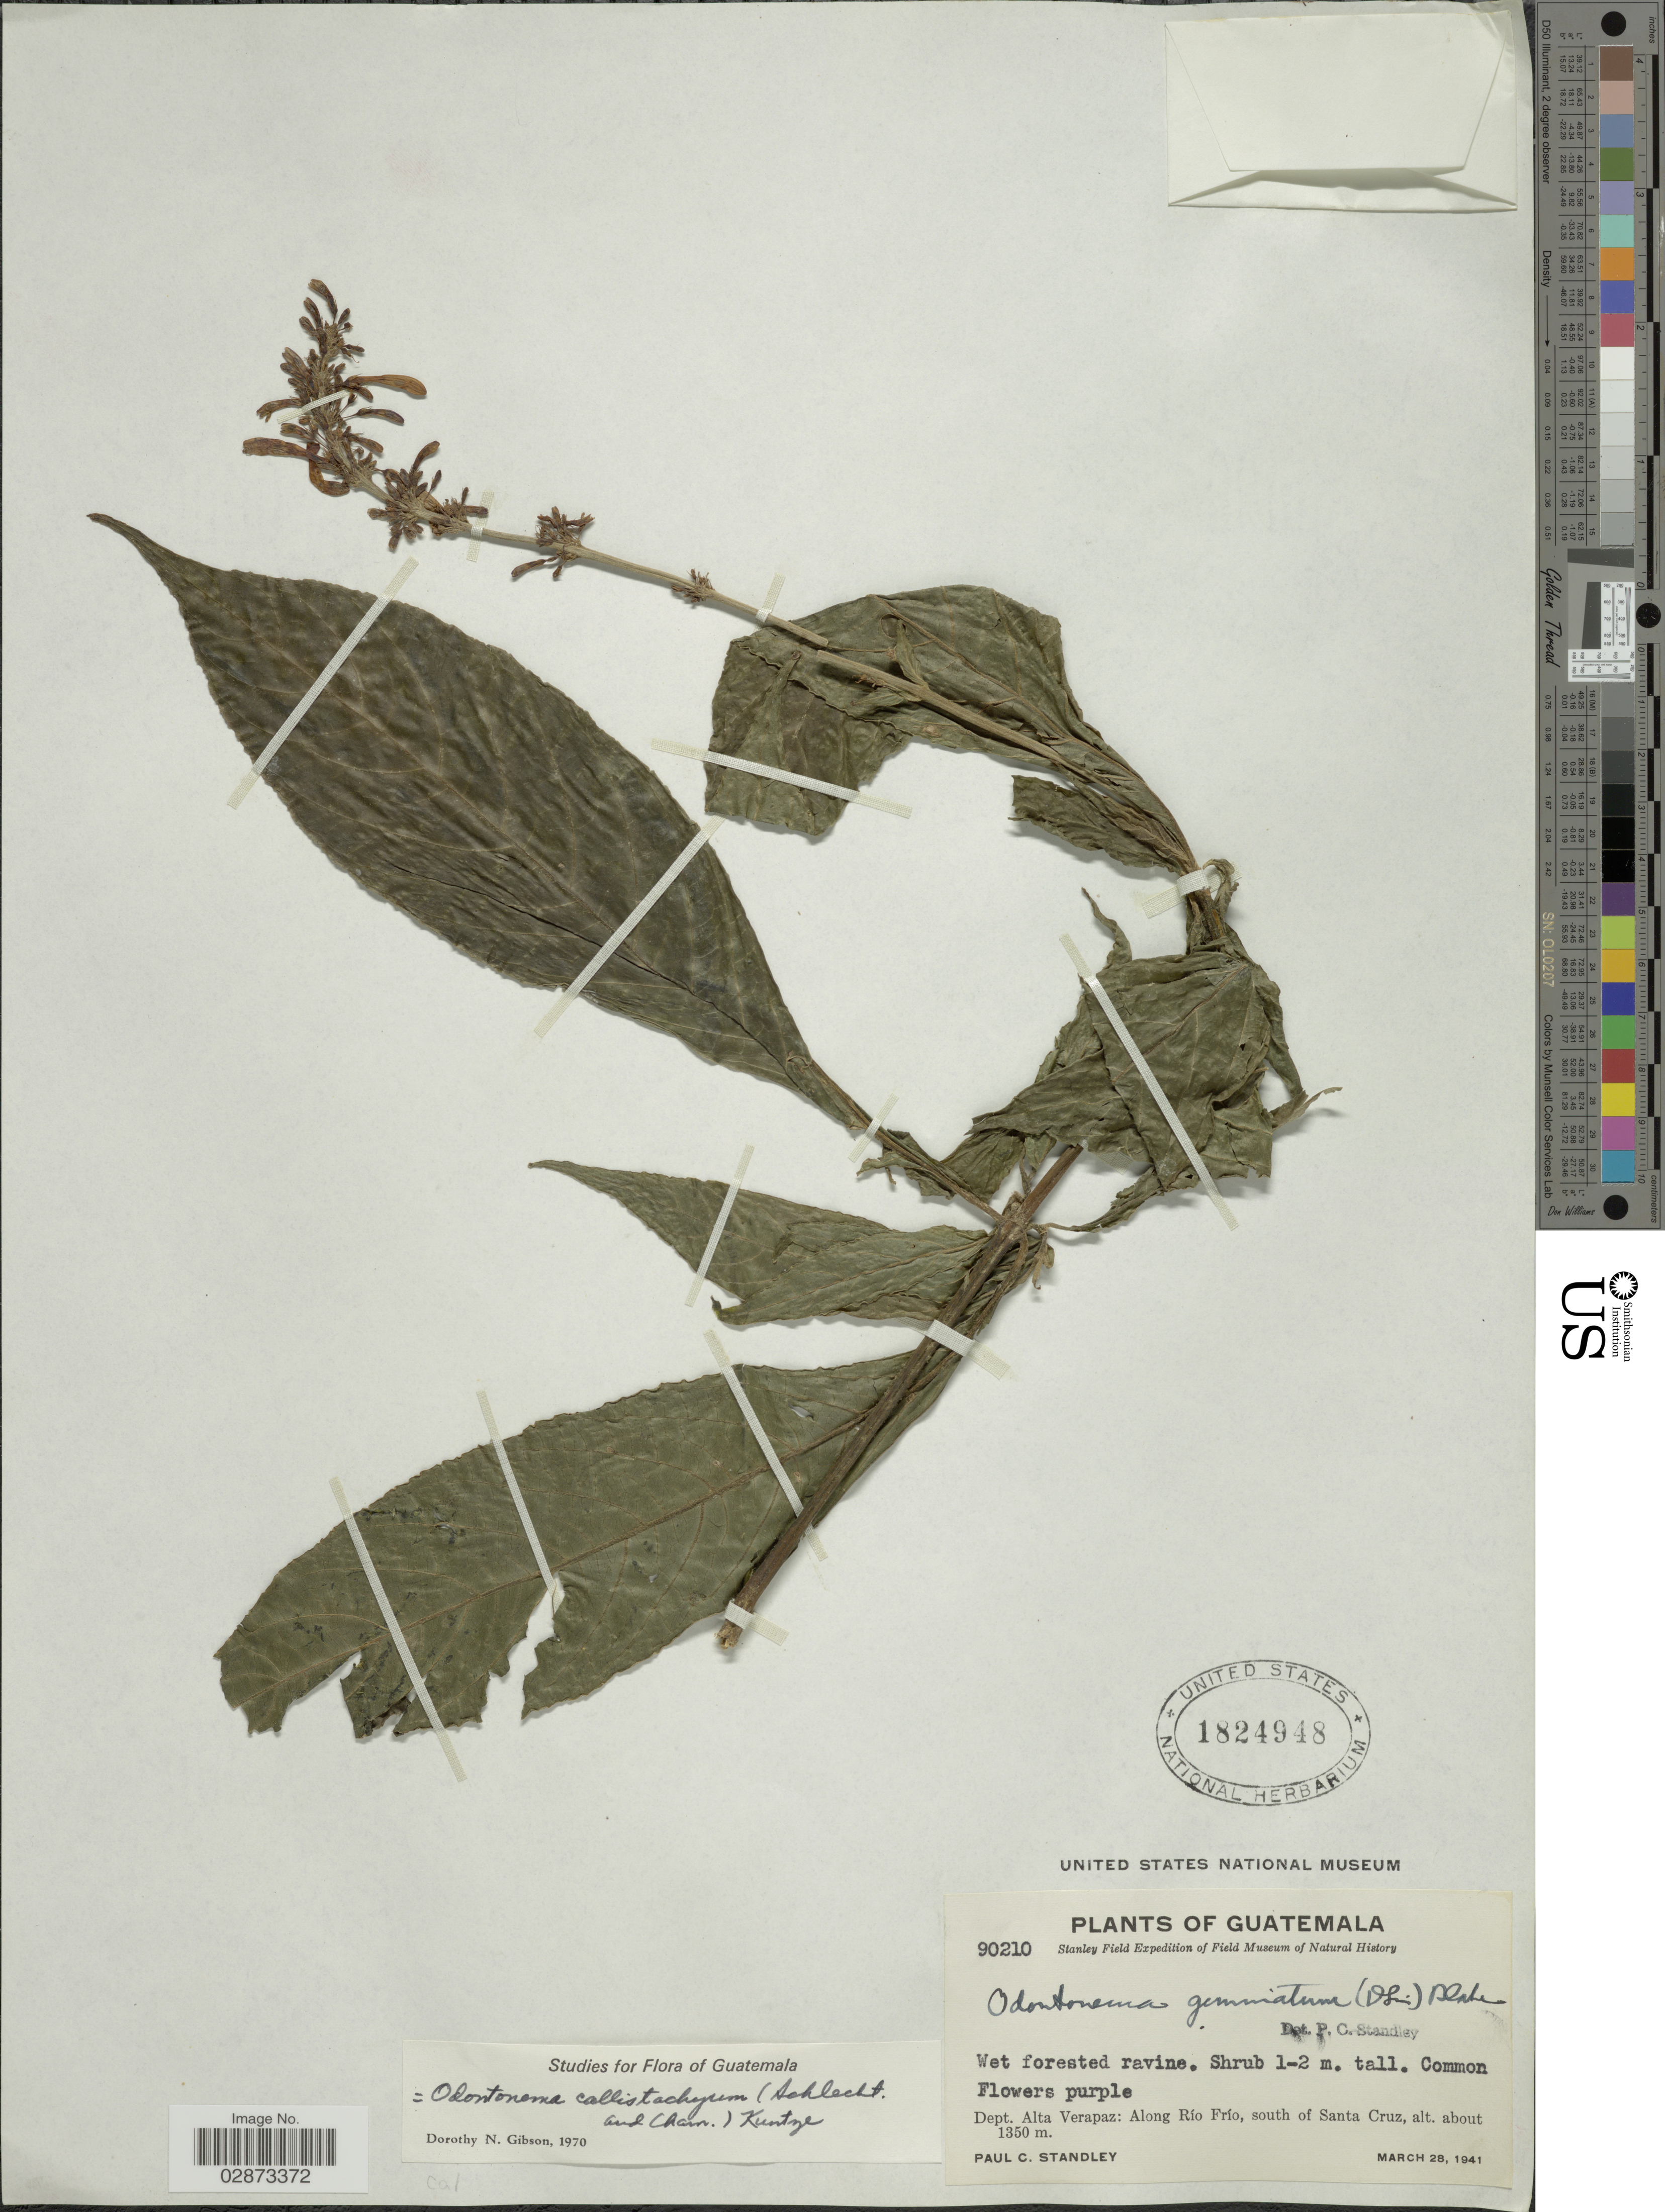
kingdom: Plantae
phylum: Tracheophyta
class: Magnoliopsida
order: Lamiales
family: Acanthaceae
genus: Odontonema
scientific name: Odontonema callistachyum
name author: (Schltdl. & Cham.) Kuntze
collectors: P. C. Standley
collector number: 90210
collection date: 1941-03-28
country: Guatemala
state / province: Alta Verapaz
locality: Dept. Alta Verapaz: Along Río Frío, south of Santa Cruz.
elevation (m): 1350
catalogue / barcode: US 1824948